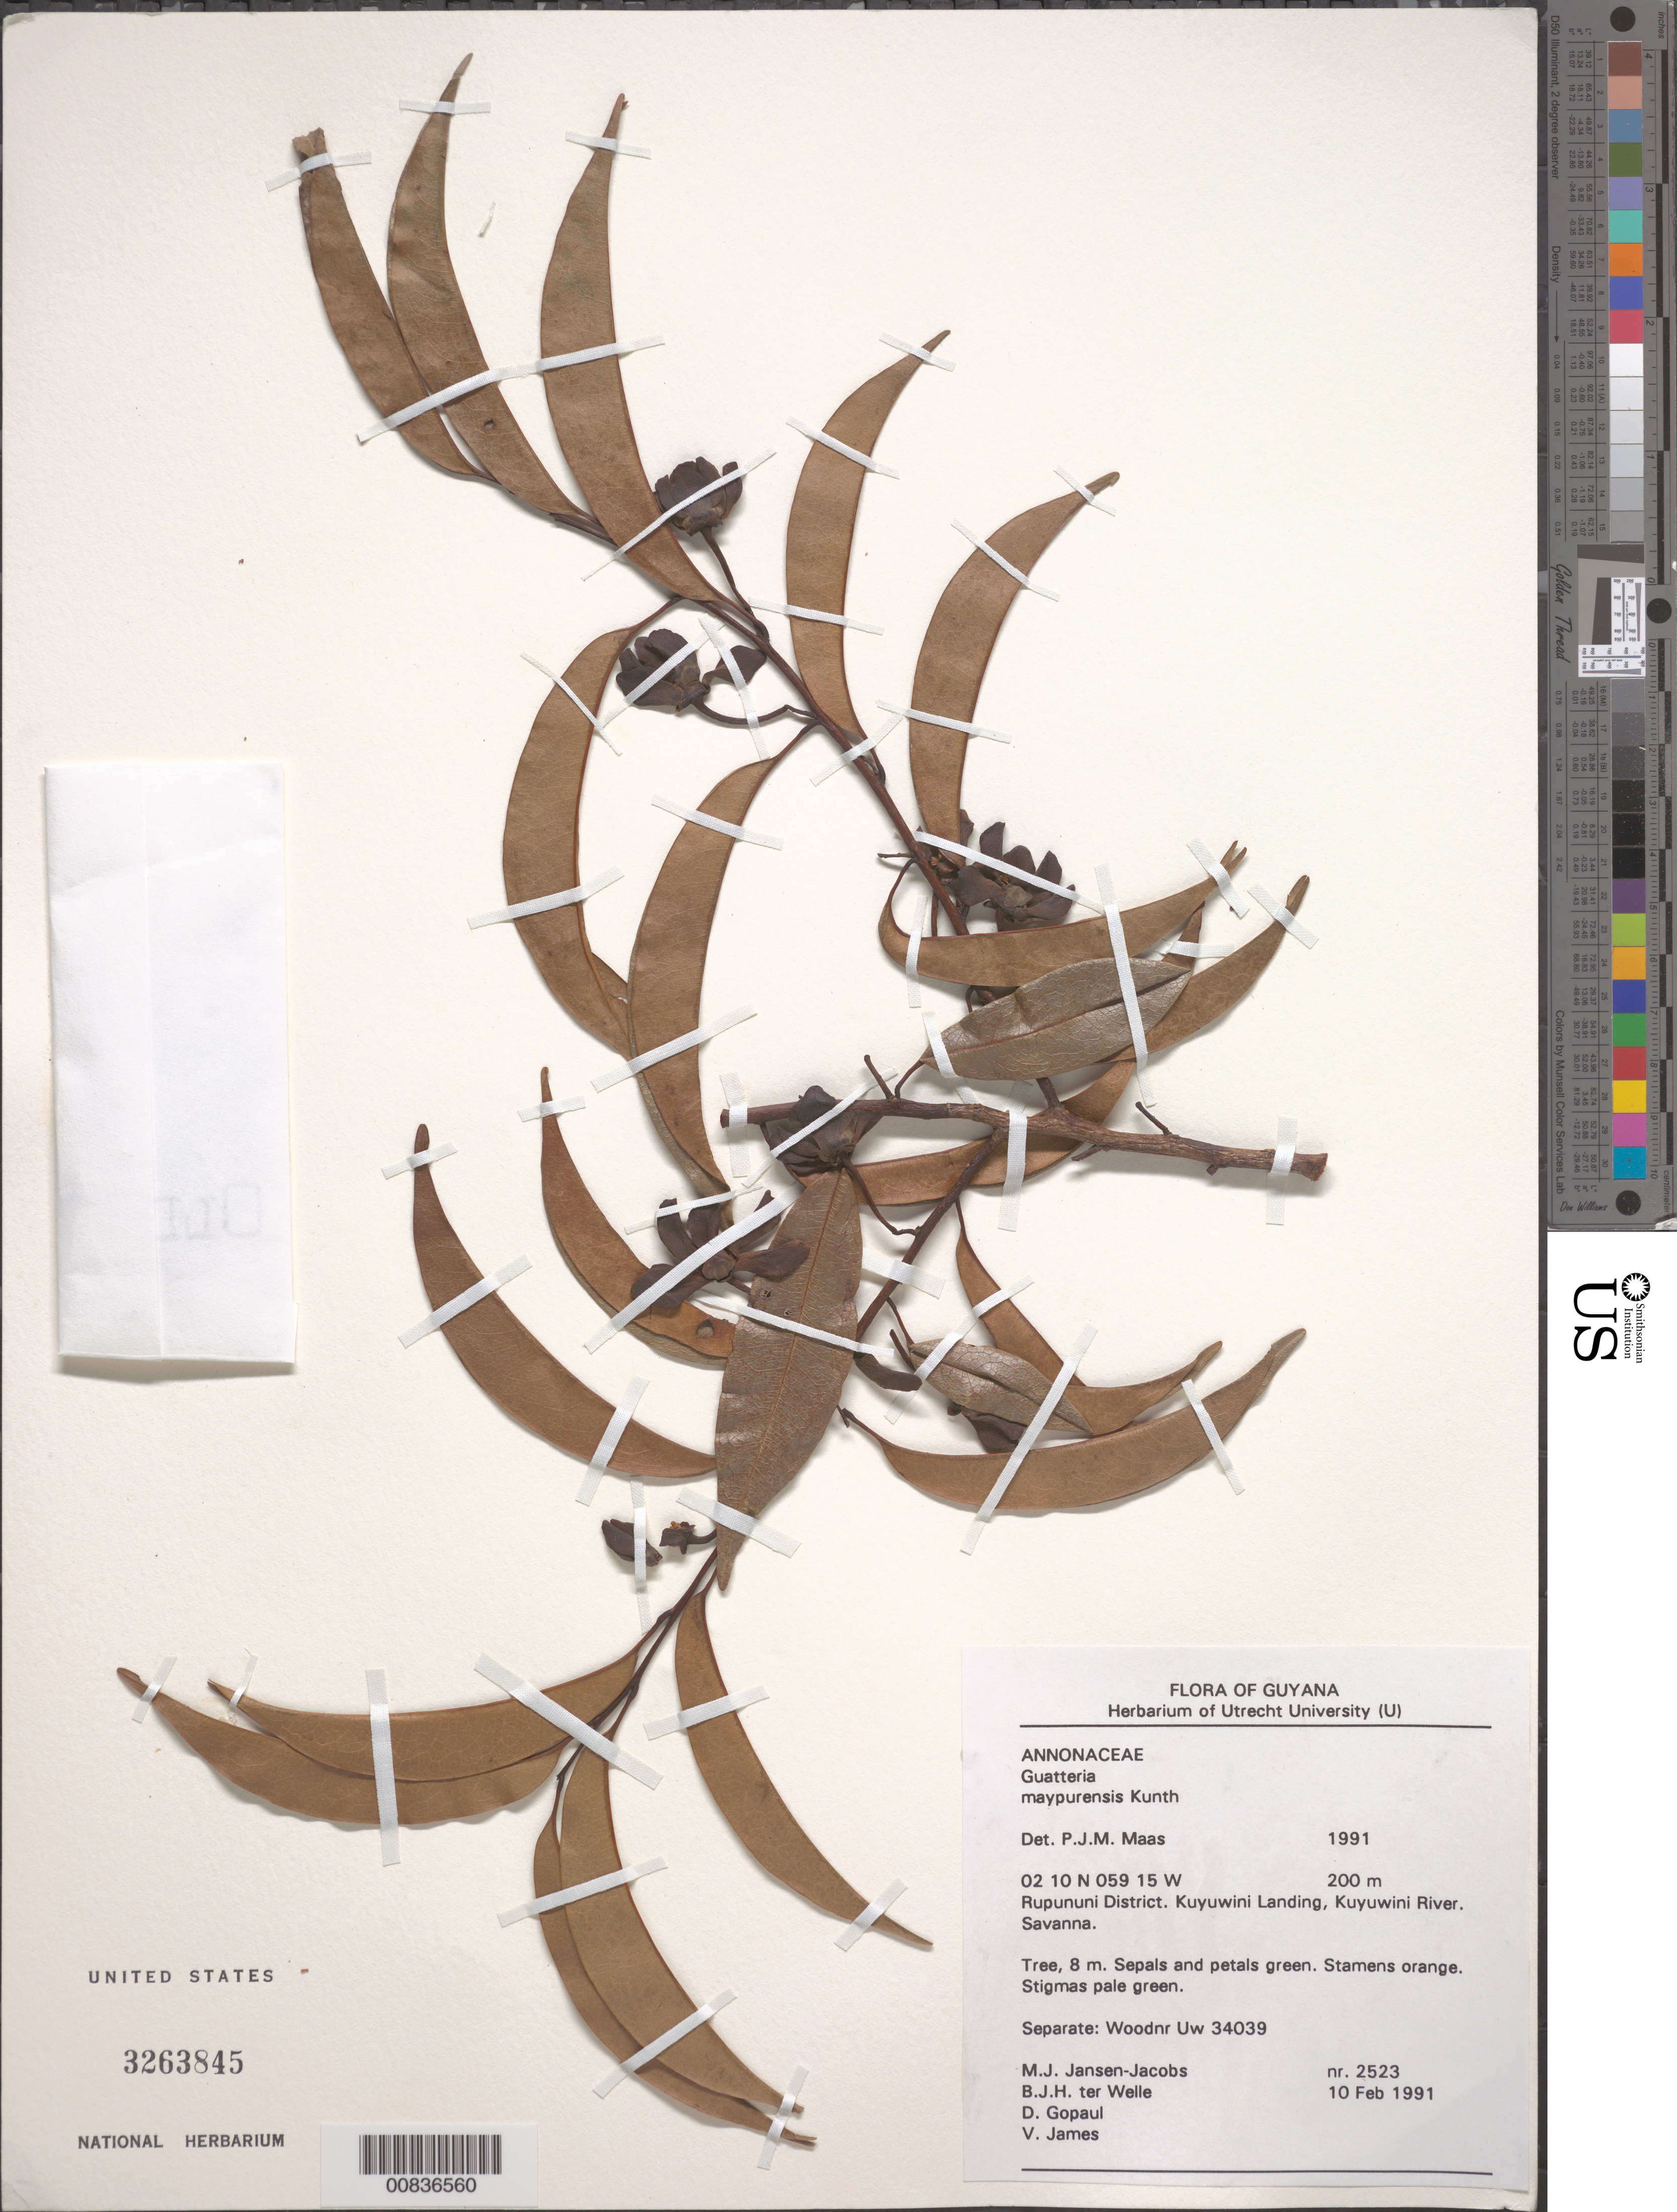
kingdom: Plantae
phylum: Tracheophyta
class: Magnoliopsida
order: Magnoliales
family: Annonaceae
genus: Guatteria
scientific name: Guatteria maypurensis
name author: Kunth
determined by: Maas, Paul J. M.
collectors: M. J. Jansen-Jacobs, B. Welle, D. Gopaul & V. James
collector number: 2523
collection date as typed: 10-Feb-91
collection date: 1991-02-10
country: Guyana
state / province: U. Takutu-U. Essequibo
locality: Kuyuwini Landing, Kuyuwini River, Rupununi District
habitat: Savanna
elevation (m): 200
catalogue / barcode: US 3263845